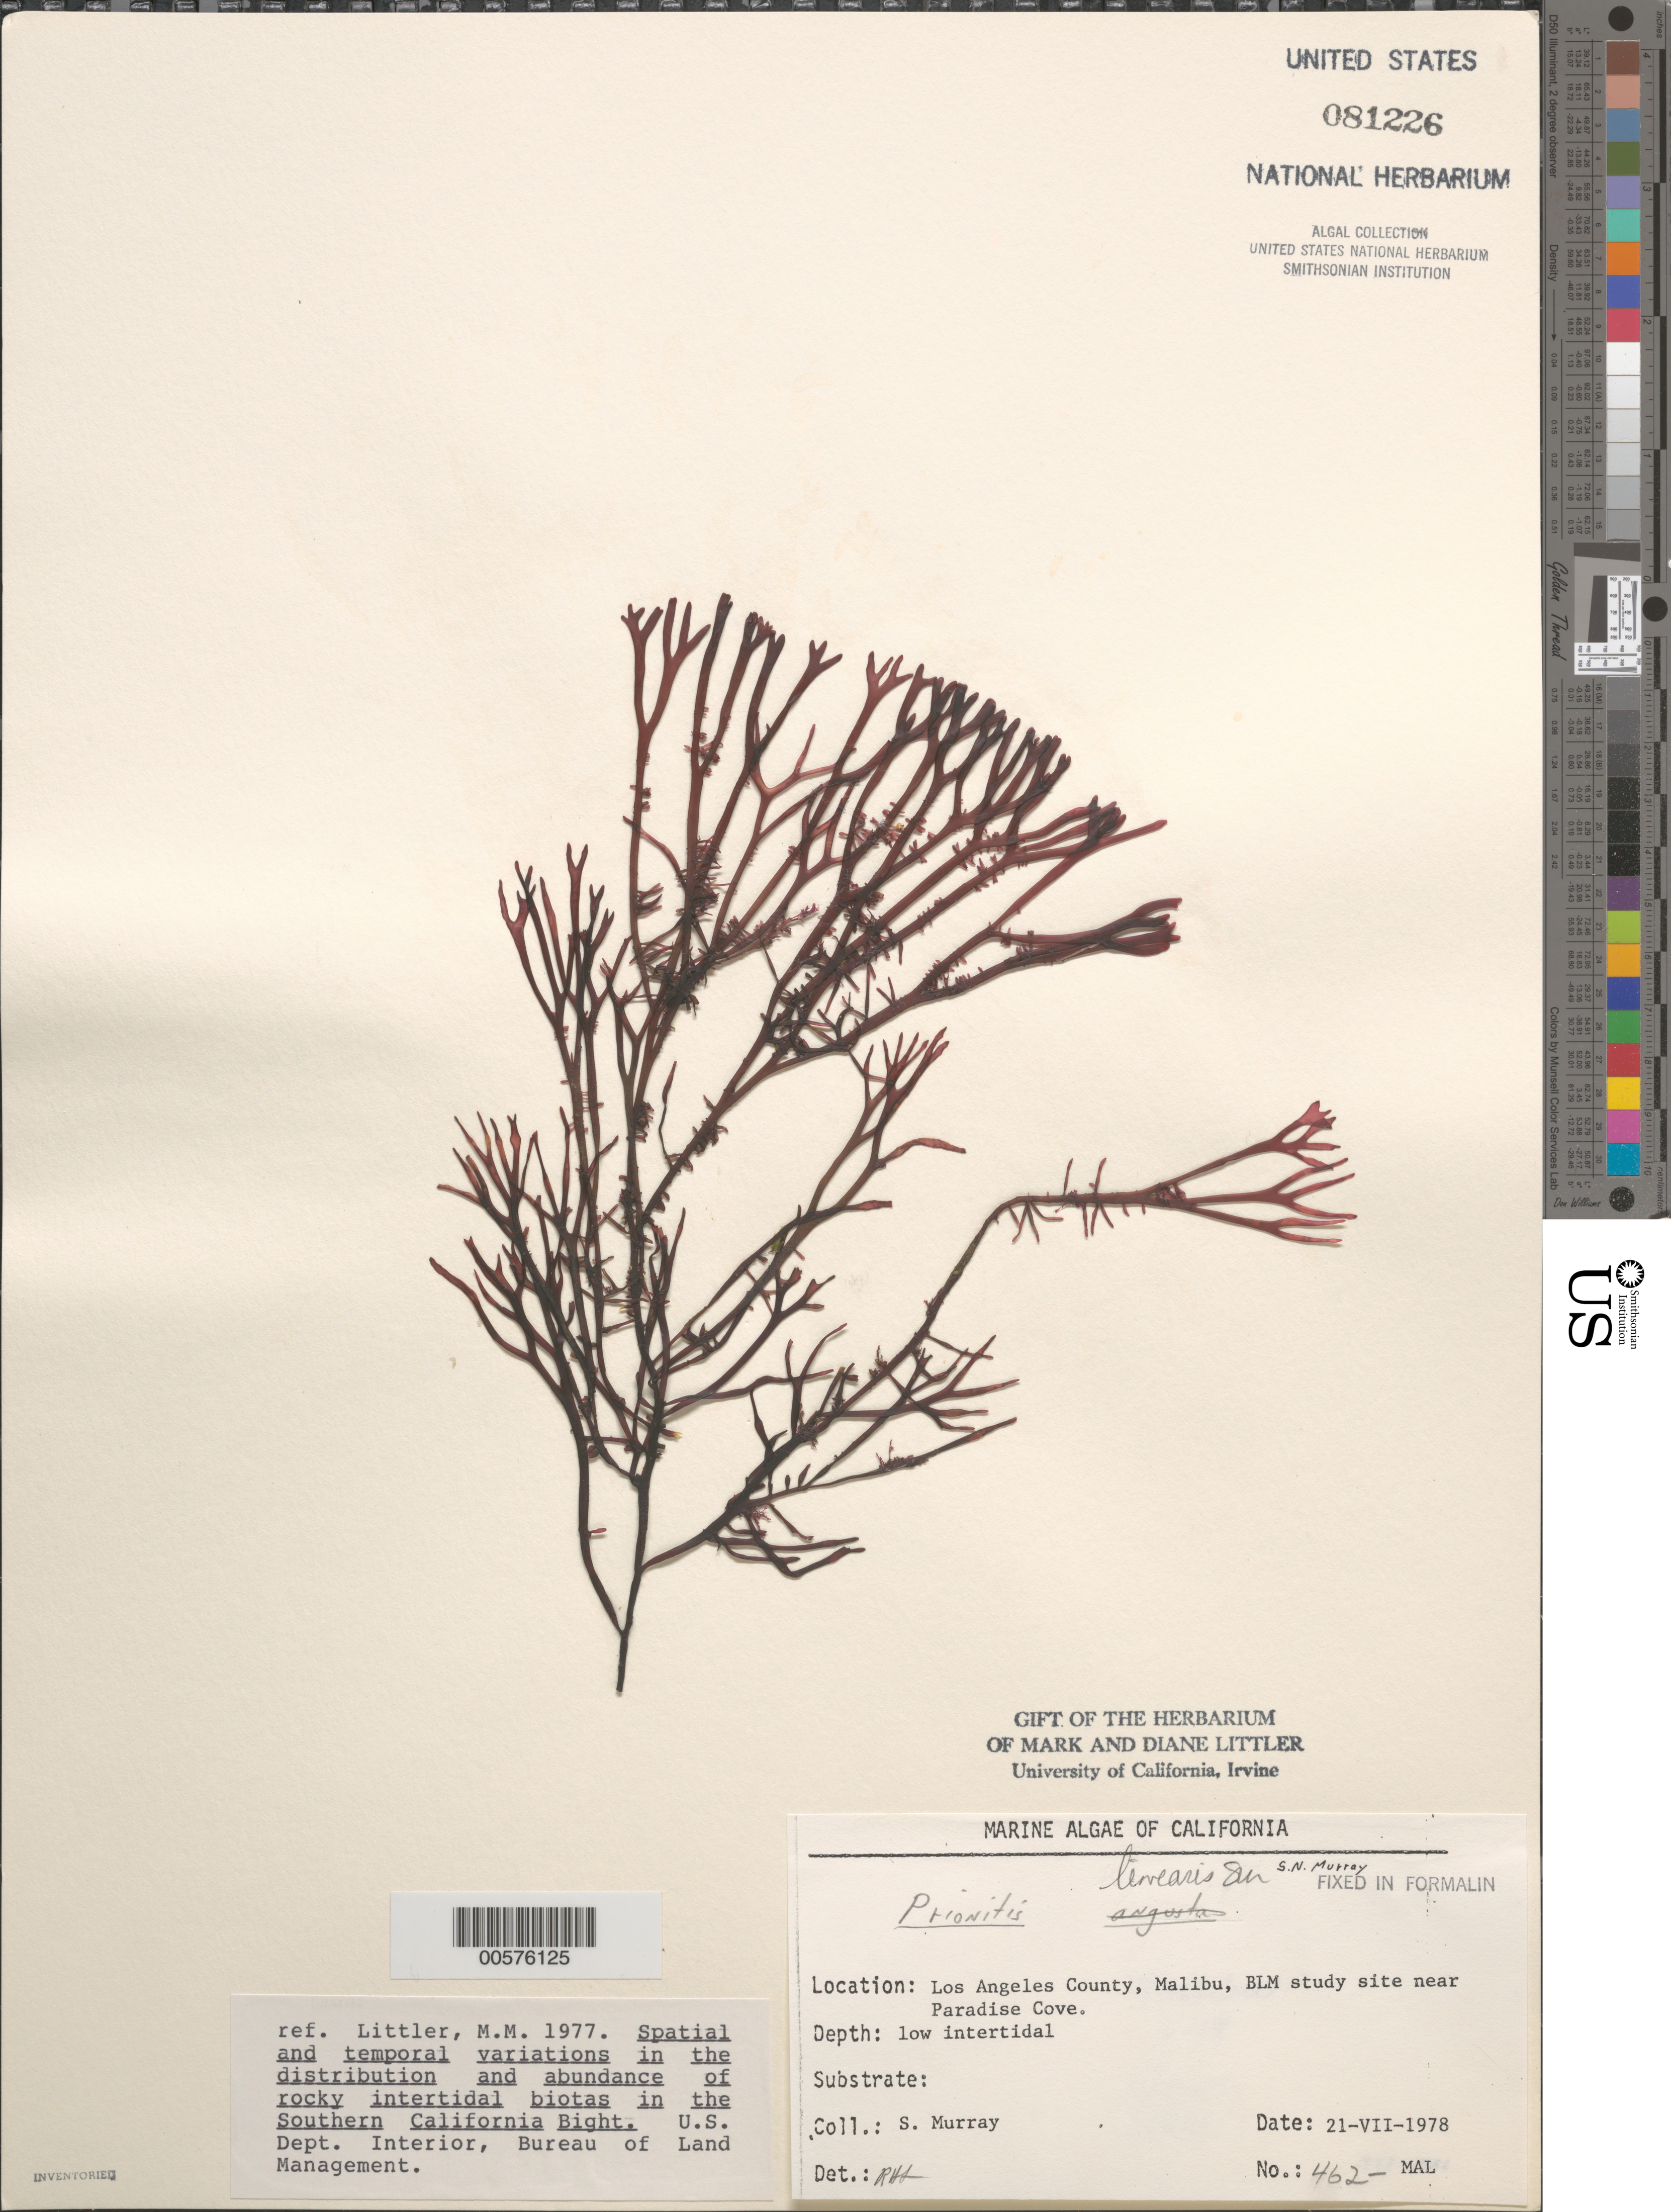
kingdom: Plantae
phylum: Rhodophyta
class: Florideophyceae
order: Cryptonemiales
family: Cryptonemiaceae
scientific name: Prionitis linearis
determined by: Sims, Robert H.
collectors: S. N. Murray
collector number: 462-mal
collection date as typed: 21 Jul 1978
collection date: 1978-07-21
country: United States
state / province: California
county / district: Los Angeles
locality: Malibu, near Paradise Cove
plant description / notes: BLM-SOCALBIGHT Rocky Intertidal Survey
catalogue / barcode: US 81226